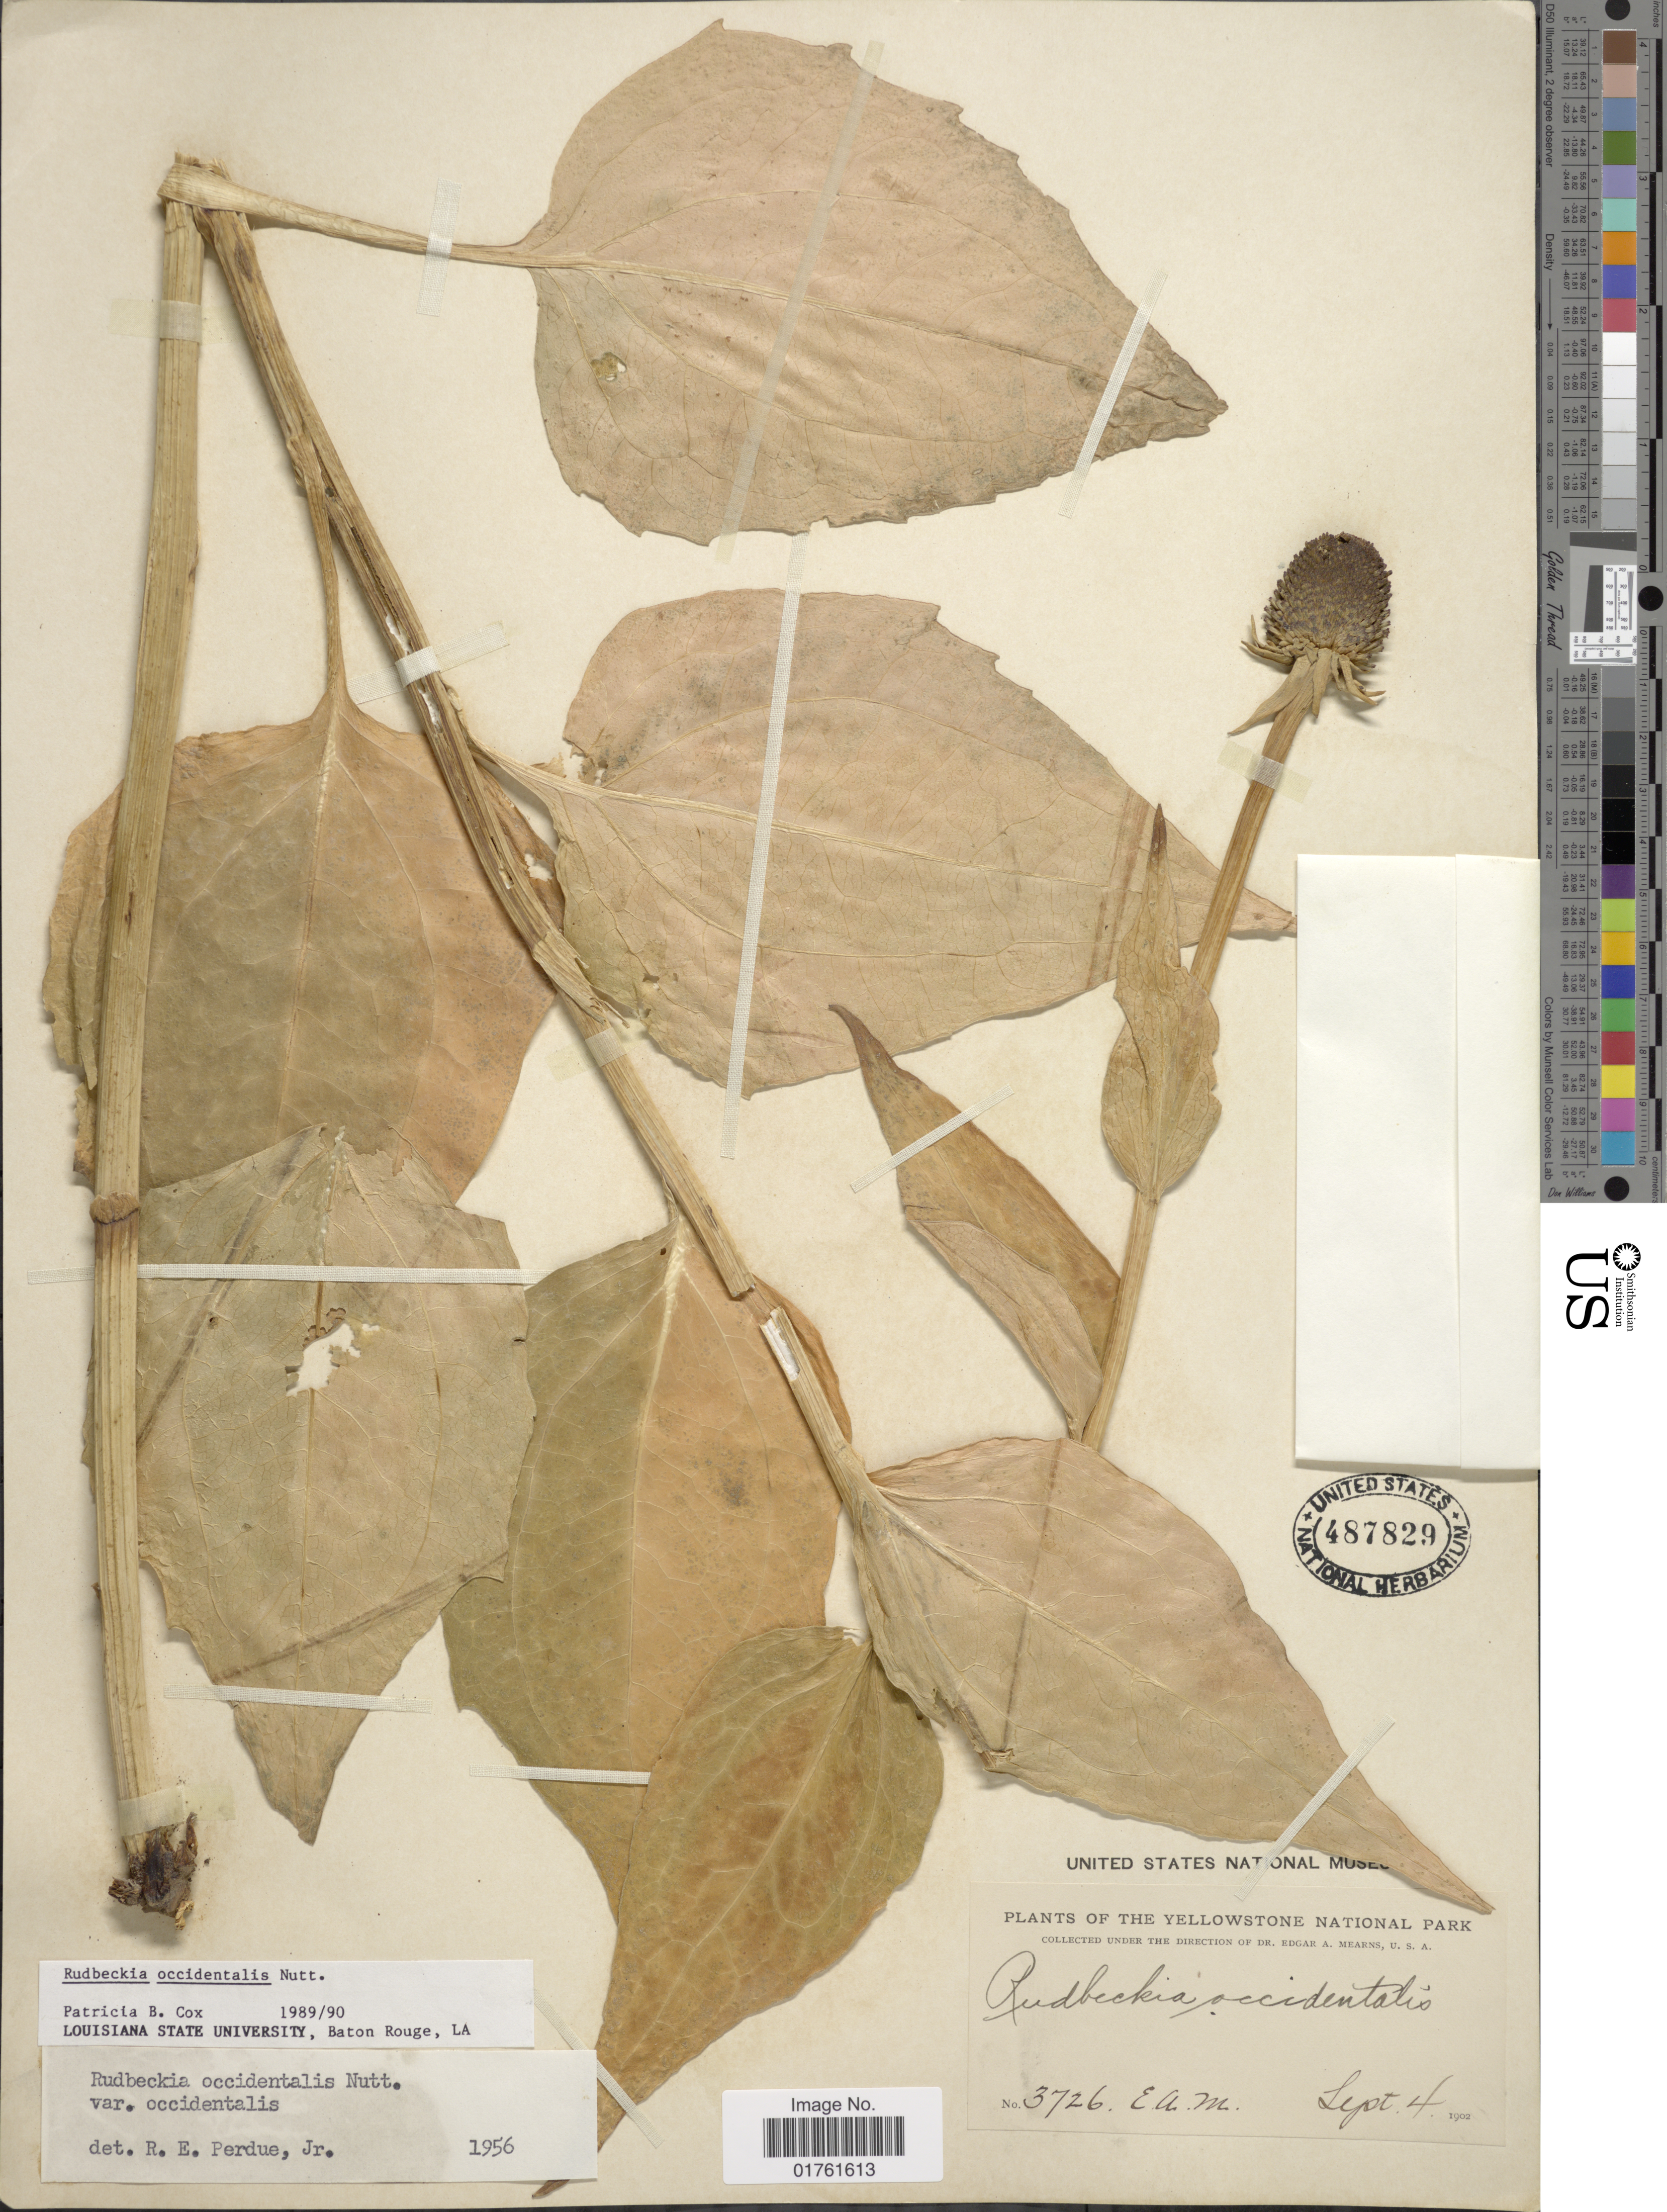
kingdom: Plantae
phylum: Tracheophyta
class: Magnoliopsida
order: Asterales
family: Asteraceae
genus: Rudbeckia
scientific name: Rudbeckia occidentalis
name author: Nutt.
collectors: E. A. Mearns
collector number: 372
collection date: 1902-09-04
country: United States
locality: The Yellowstone National Park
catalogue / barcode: US 487829